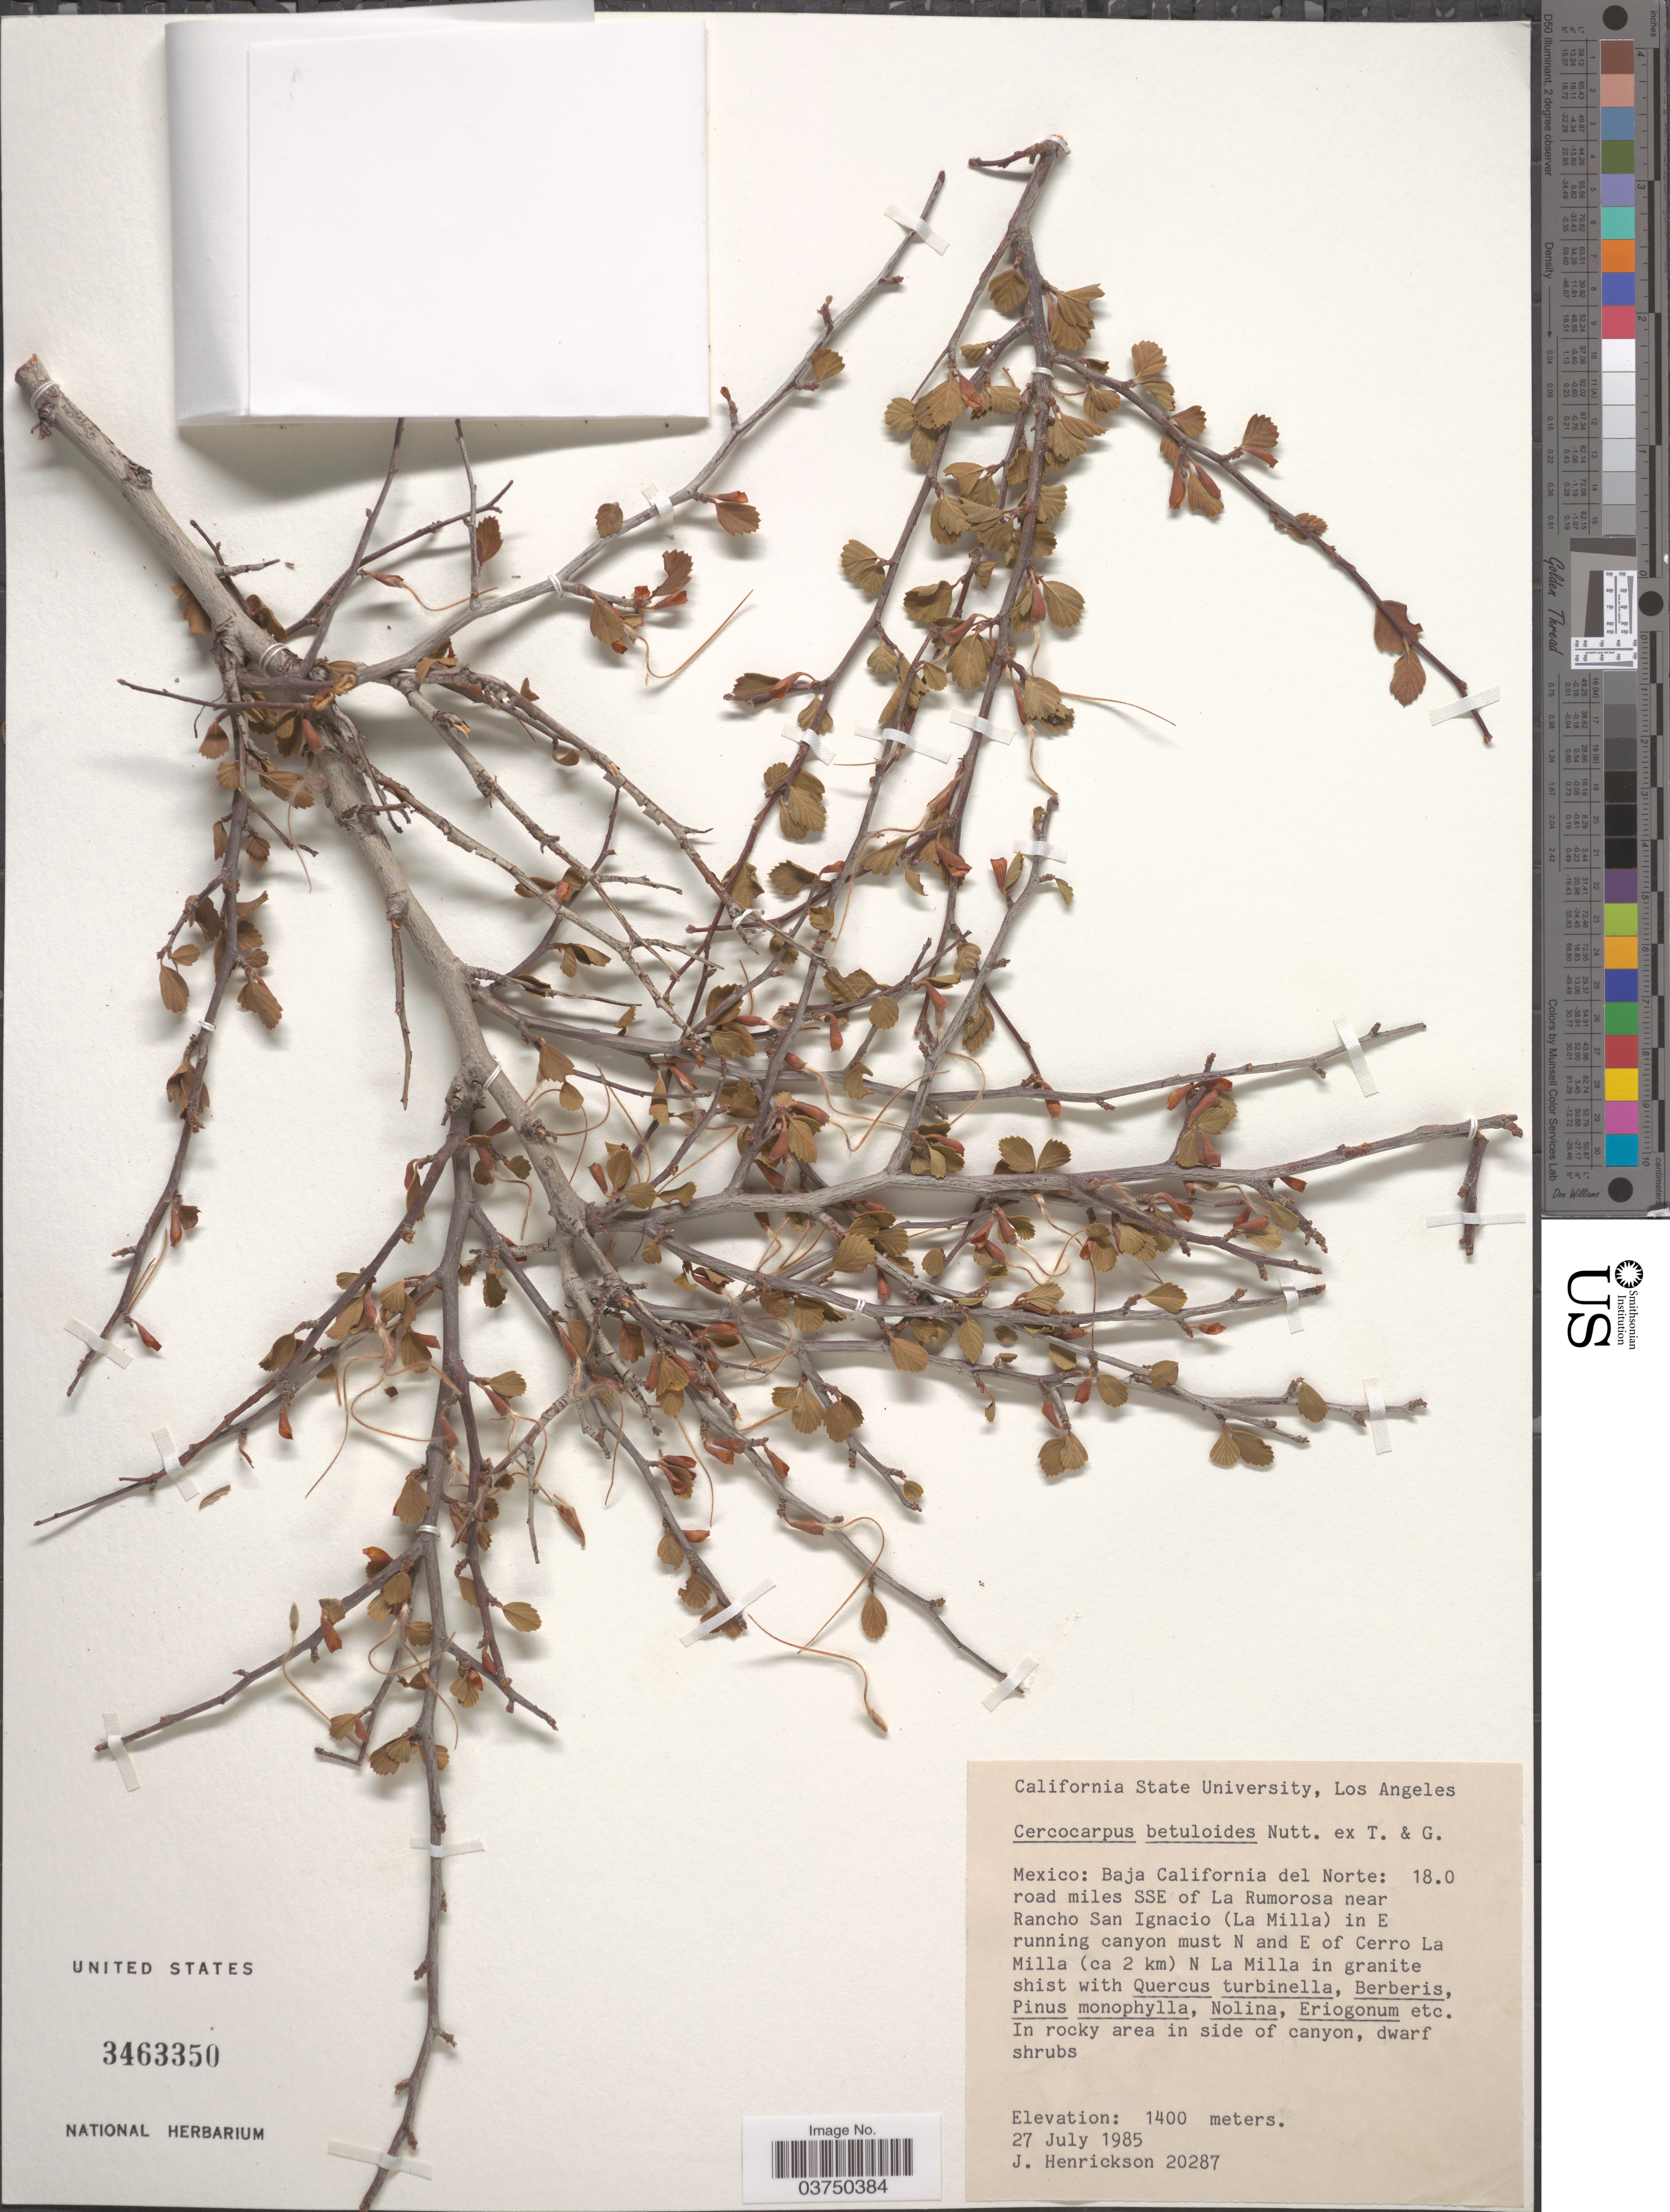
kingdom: Plantae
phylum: Tracheophyta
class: Magnoliopsida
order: Rosales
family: Rosaceae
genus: Cercocarpus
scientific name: Cercocarpus betuloides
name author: Nutt.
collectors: J. Henrickson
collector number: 20287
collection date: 1985-07-27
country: Mexico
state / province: Baja California Norte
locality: Baja California del Norte: 18.0 road miles SSE of La Rumorosa near Rancho San Ignacio (La Milla) in E running canyon must N and E of Cerro La Milla (ca 2 km) N La Milla.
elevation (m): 1400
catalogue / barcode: US 3463350